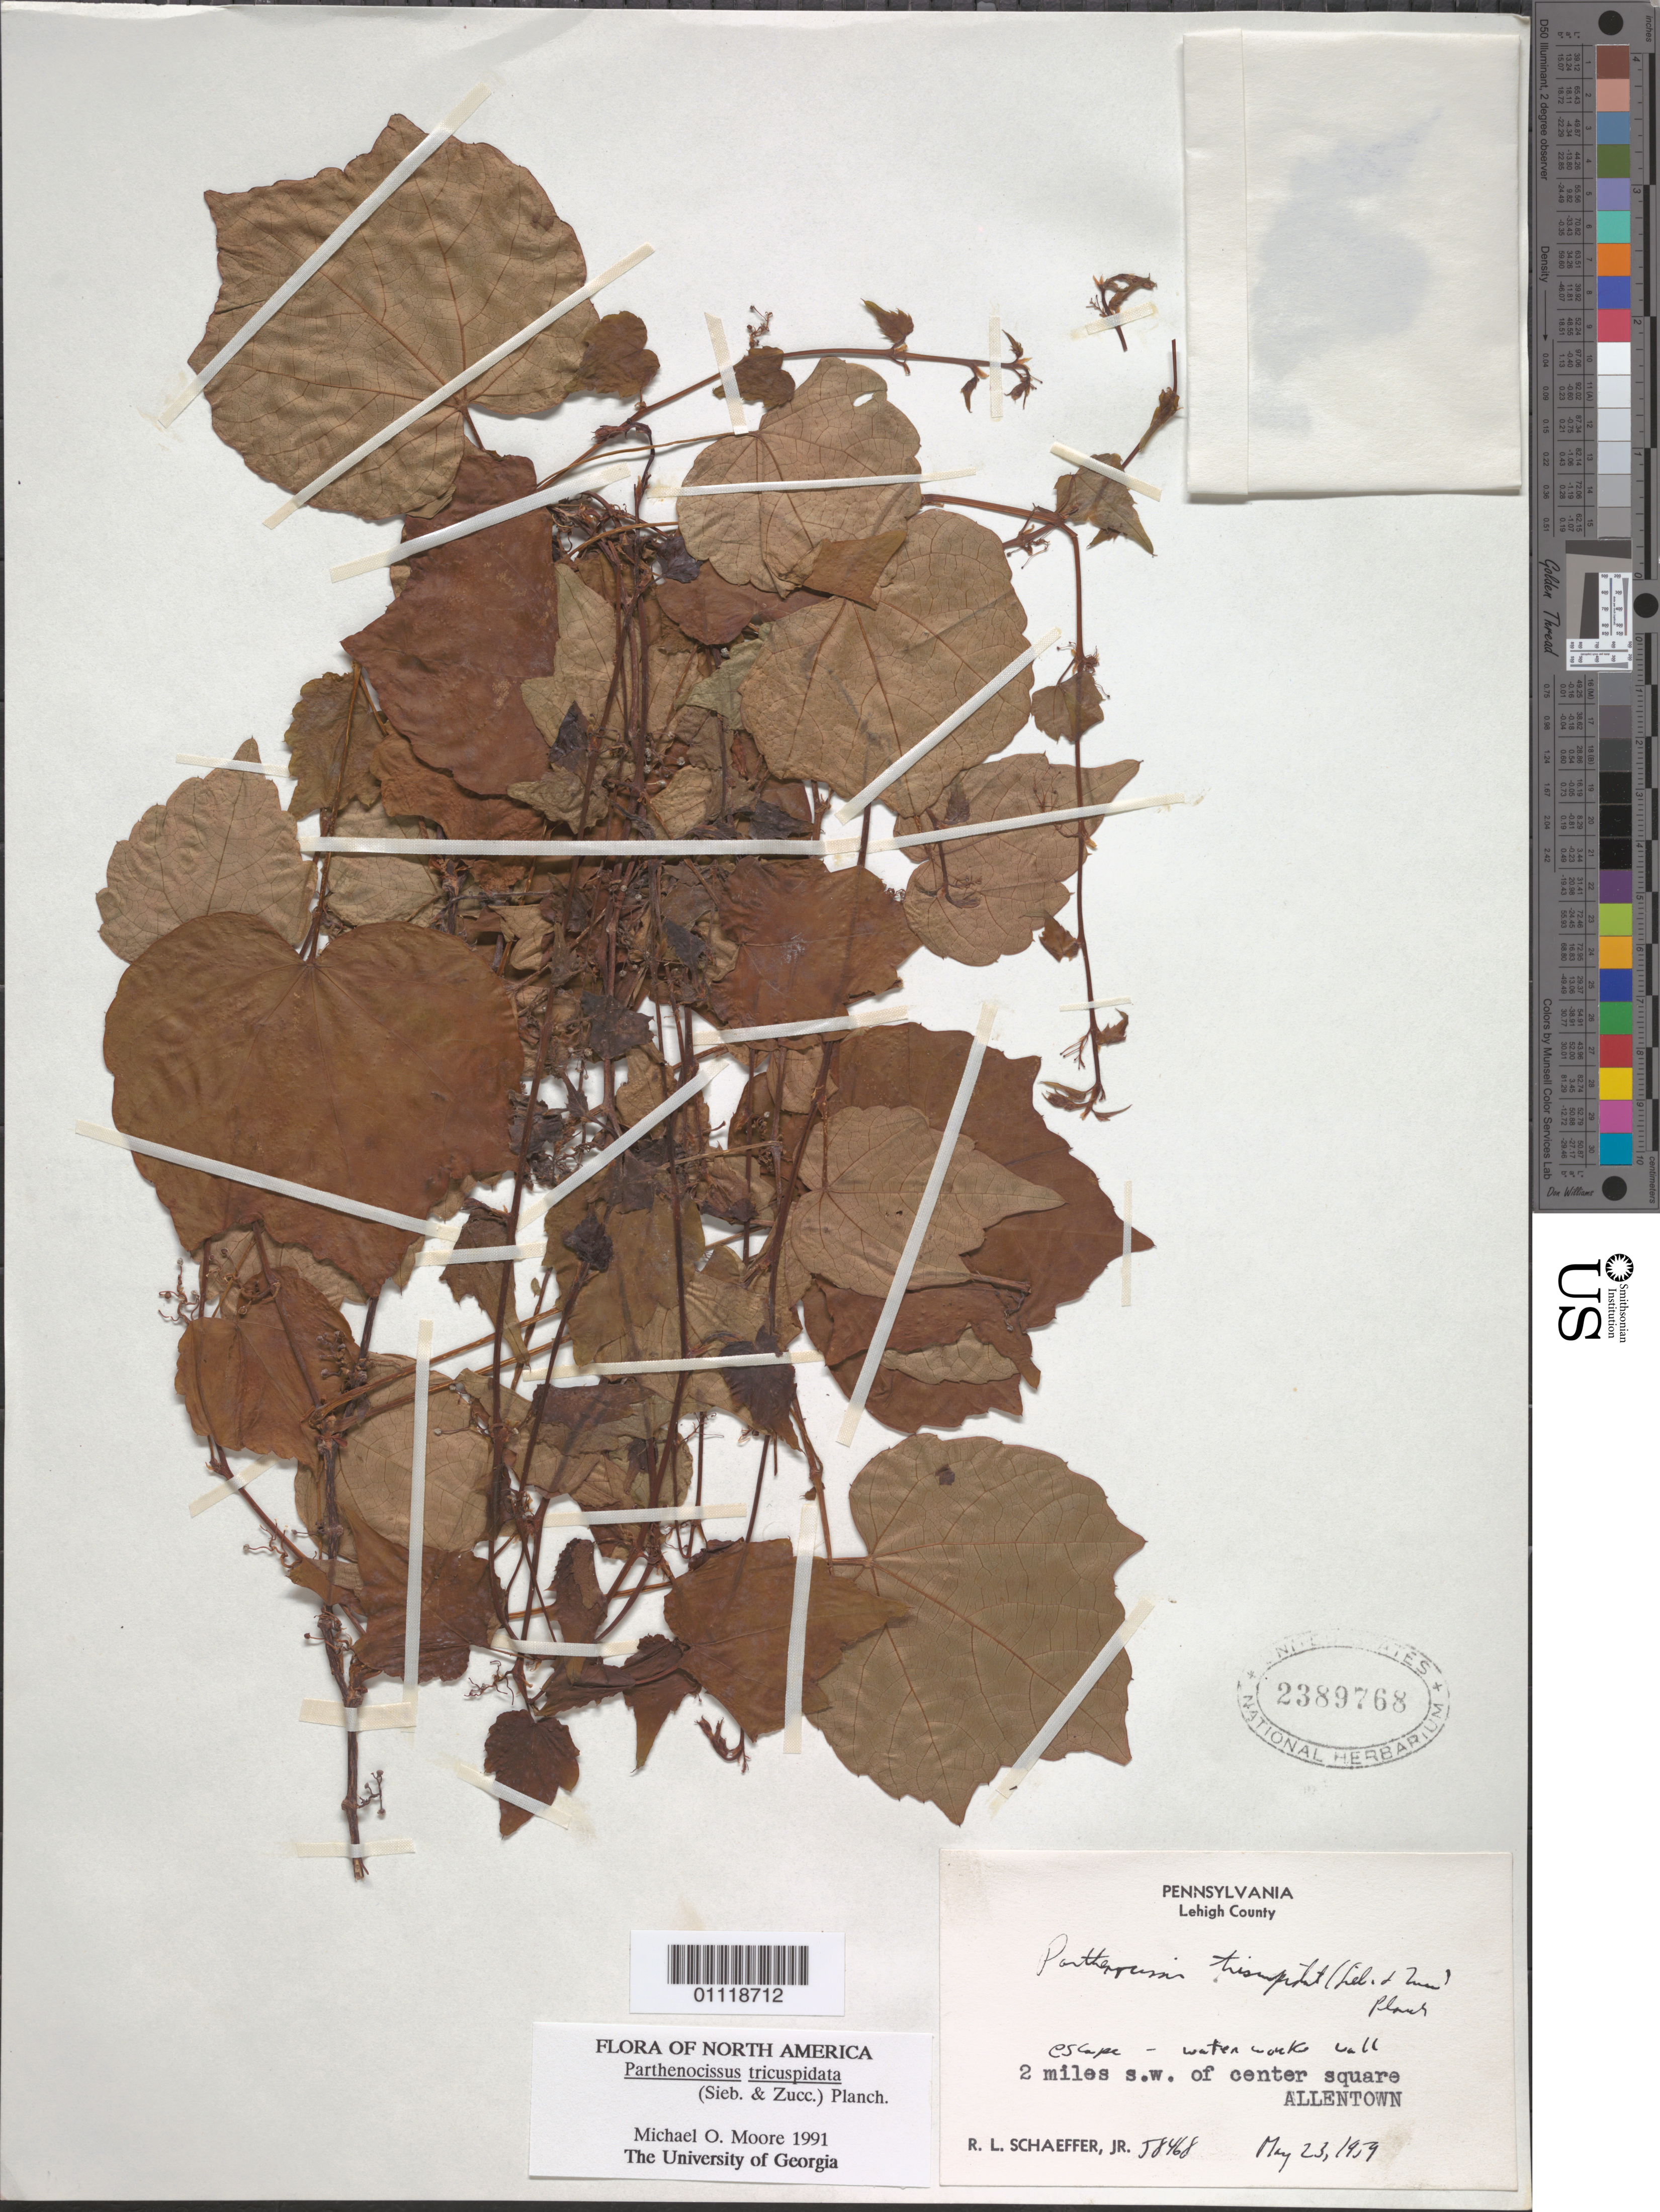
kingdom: Plantae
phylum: Tracheophyta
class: Magnoliopsida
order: Vitales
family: Vitaceae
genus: Parthenocissus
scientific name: Parthenocissus tricuspidata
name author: (Siebold & Zucc.) Planch.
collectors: R. L. Schaeffer Jr.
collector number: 58468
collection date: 1954-05-23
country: United States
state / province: Pennsylvania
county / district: Lehigh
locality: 2 mi SW of center square Allentown.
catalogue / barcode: US 2389768